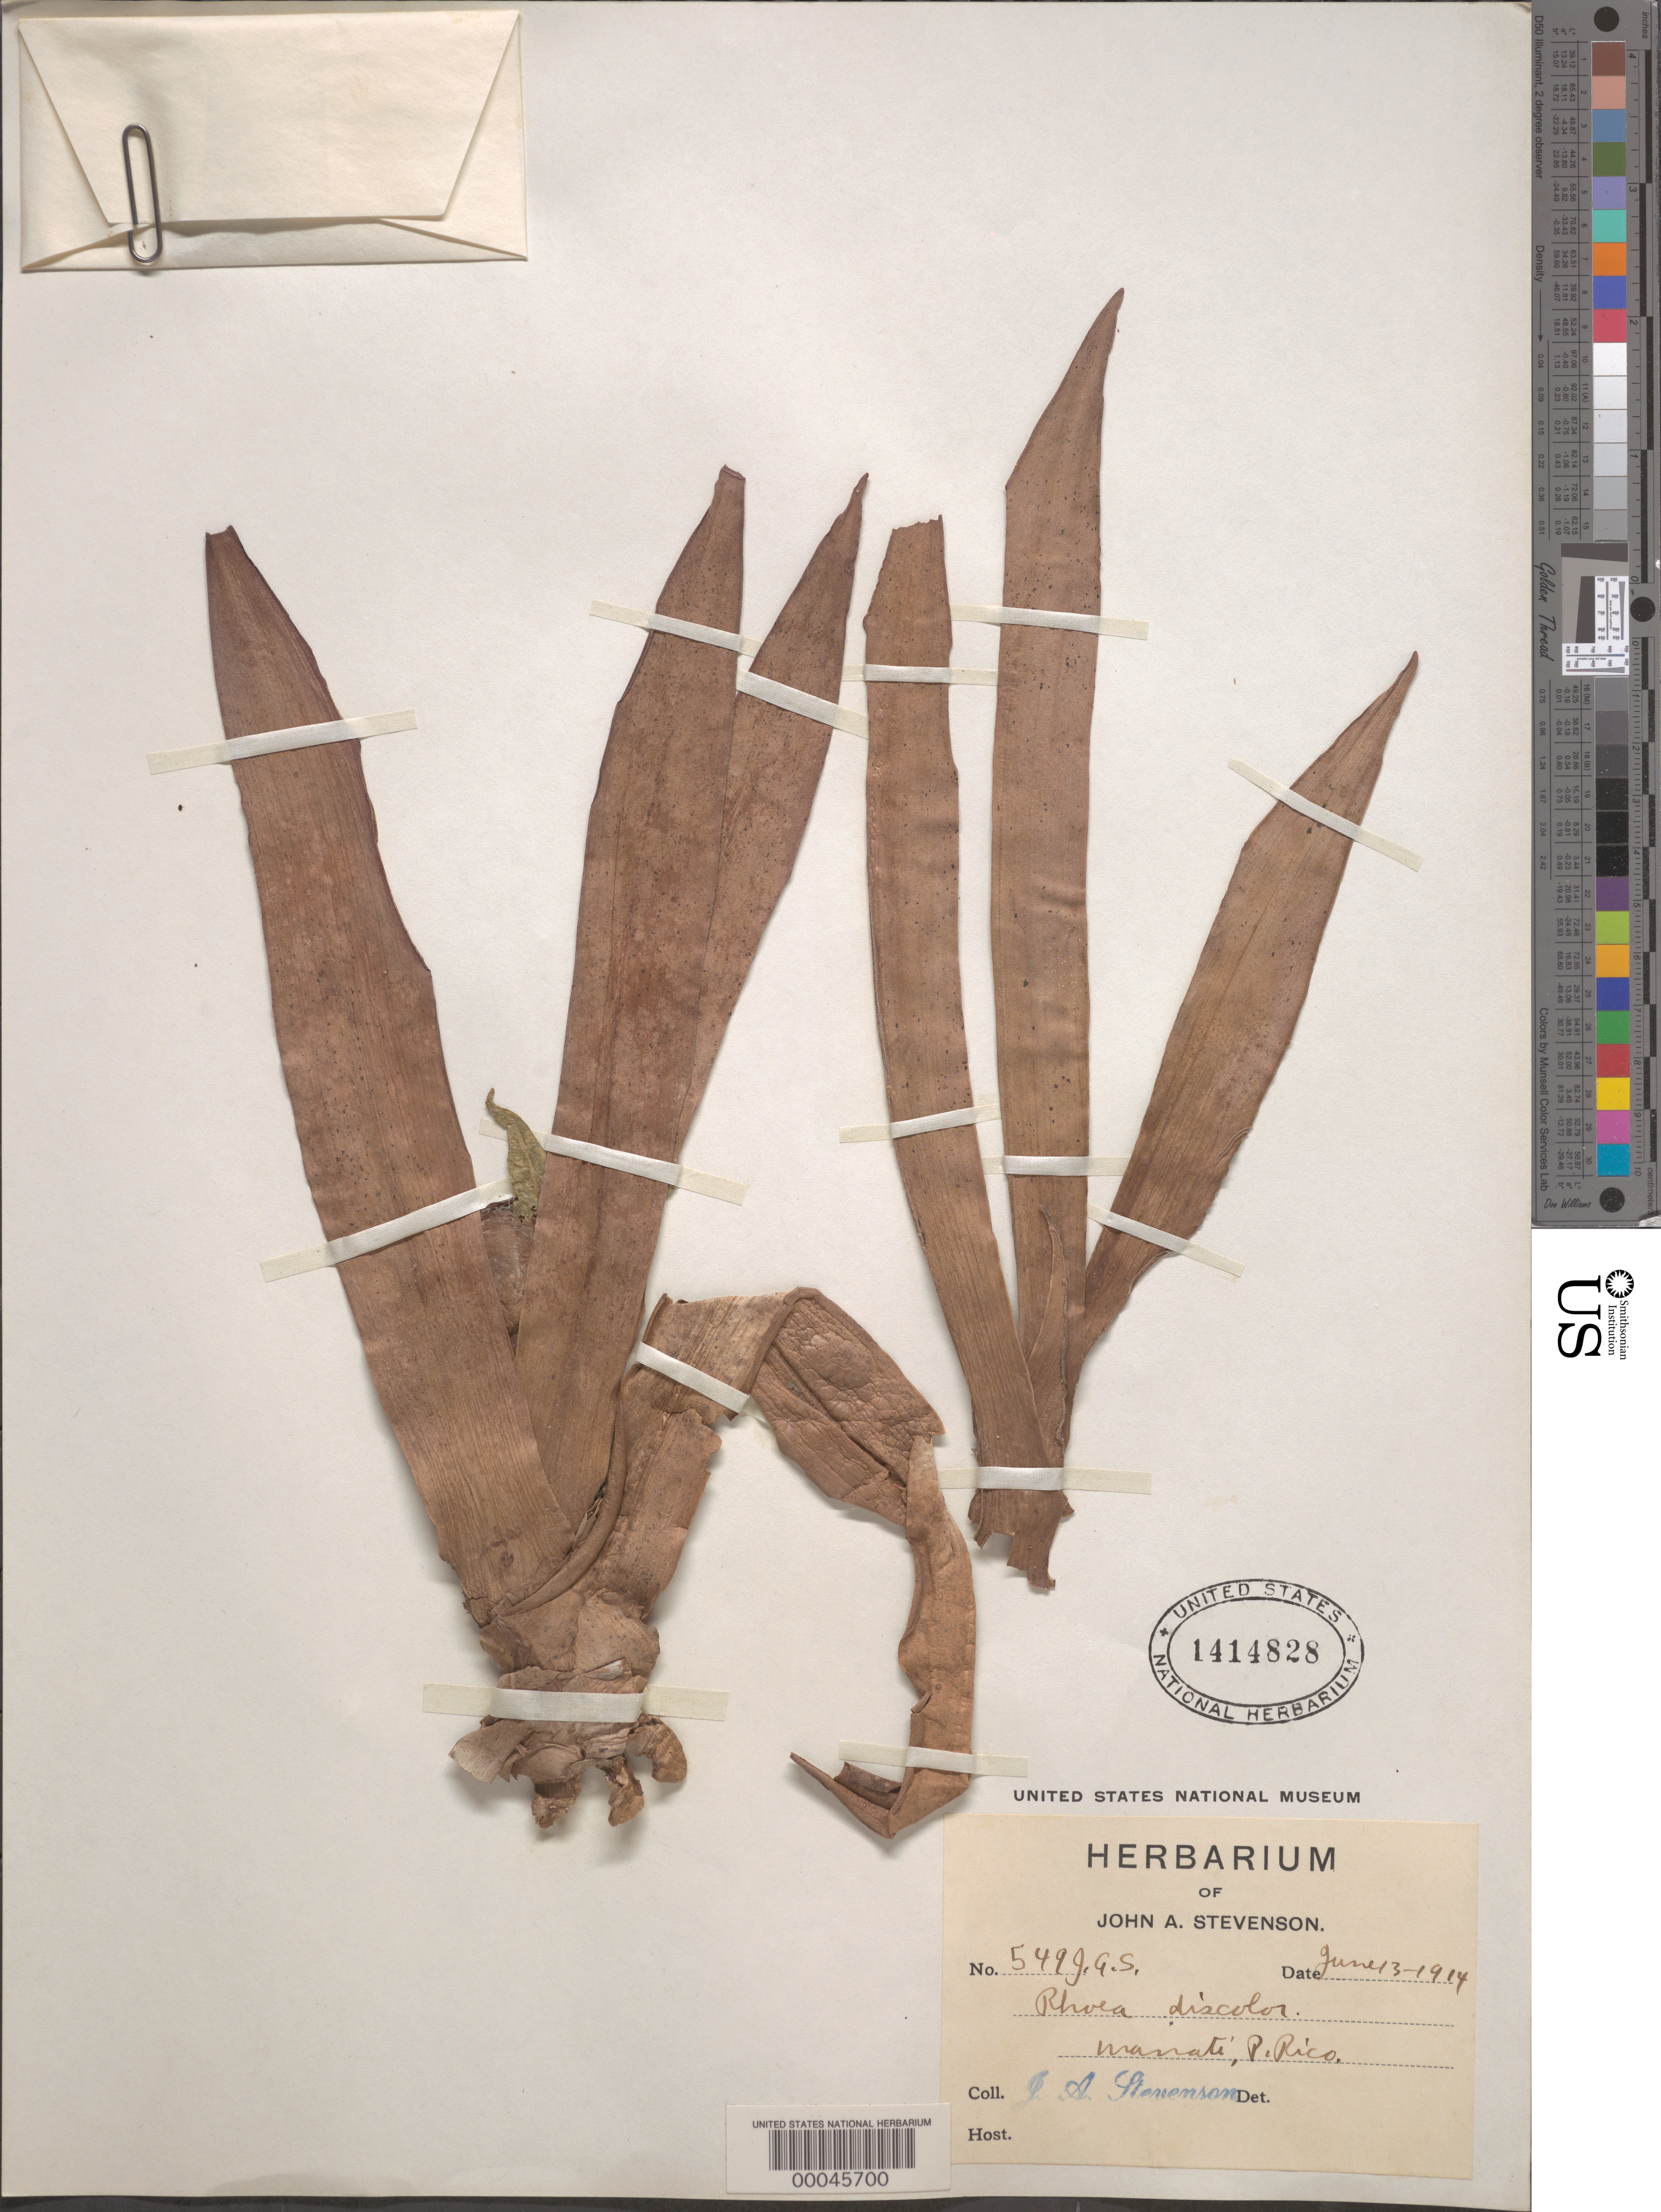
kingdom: Plantae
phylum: Tracheophyta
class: Liliopsida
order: Commelinales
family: Commelinaceae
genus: Tradescantia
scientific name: Tradescantia spathacea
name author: Sw.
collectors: J. Stevenson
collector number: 549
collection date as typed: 13 Jun 1914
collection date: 1914-06-13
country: Puerto Rico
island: Greater Antilles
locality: Manati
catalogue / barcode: US 1414828